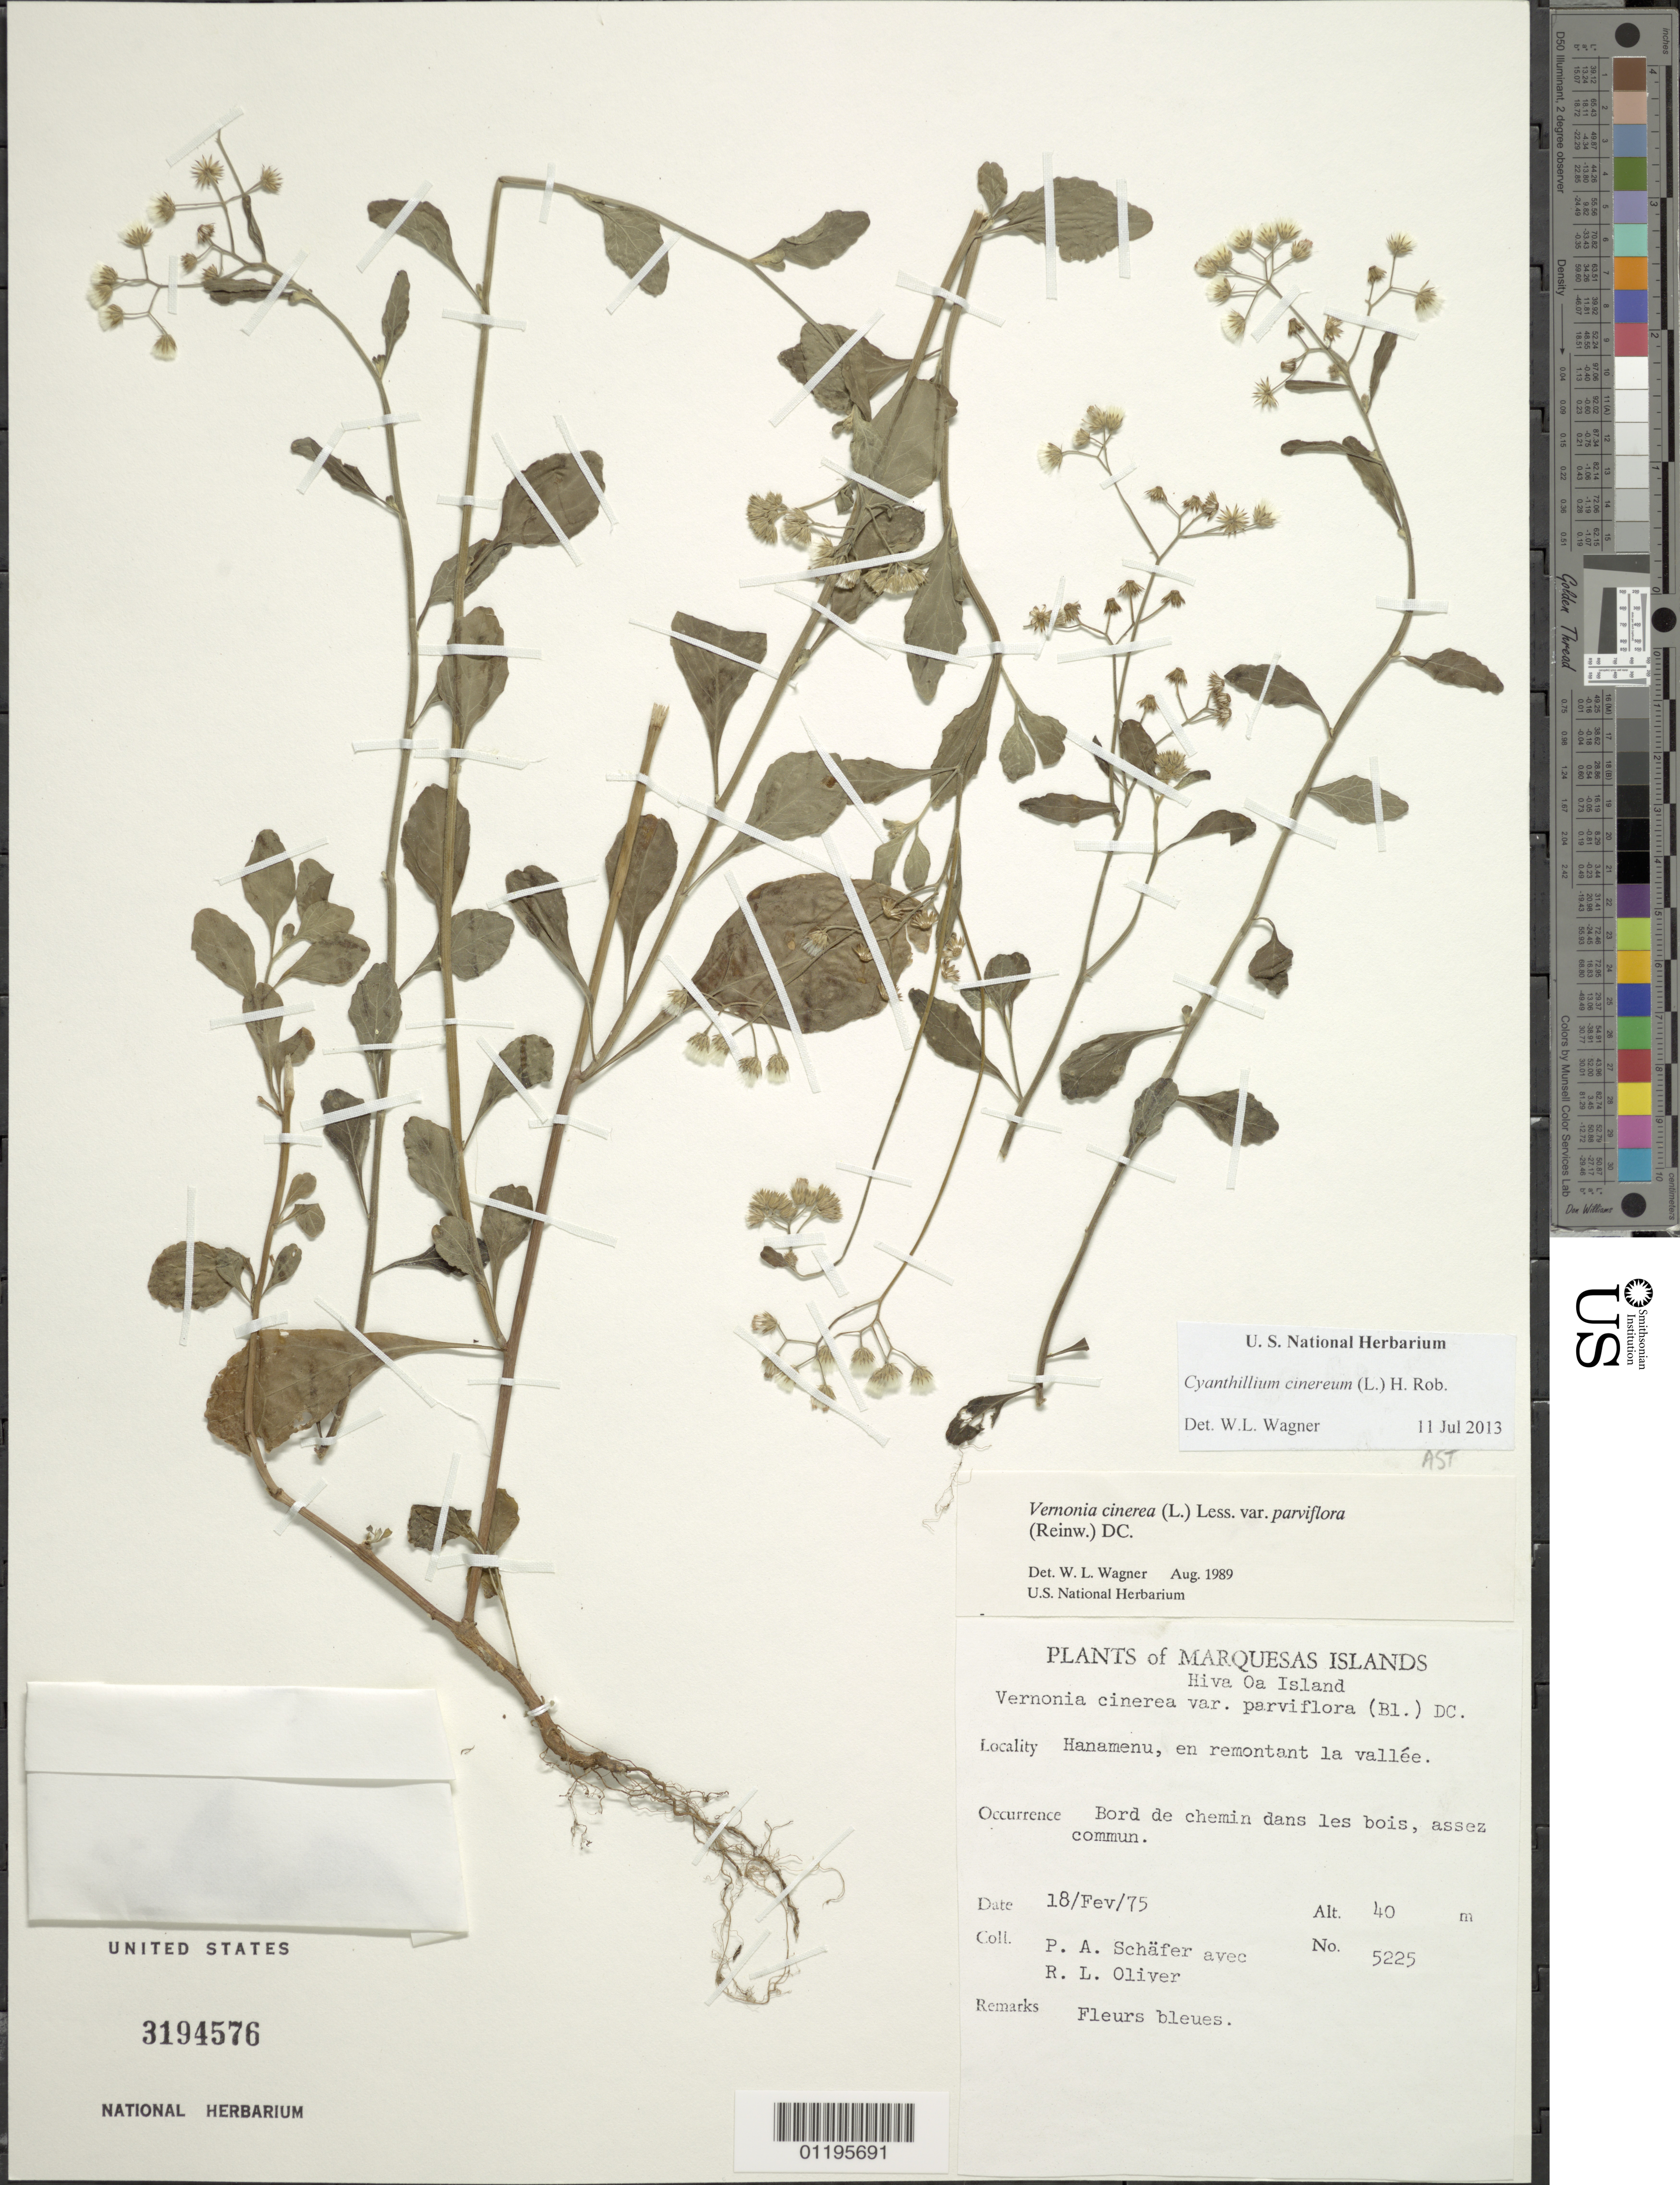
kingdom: Plantae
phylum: Tracheophyta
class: Magnoliopsida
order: Asterales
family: Asteraceae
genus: Cyanthillium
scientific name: Cyanthillium cinereum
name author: (L.) H. Rob.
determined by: Wagner, W. L., (BOT), Smithsonian Institution - National Museum of Natural History (UNITED STATES)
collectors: P. A. Schäfer & R. L. Oliver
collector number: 5225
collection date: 1975-02-18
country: French Polynesia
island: Hiva Oa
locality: Hanamenu, en remontant la vallée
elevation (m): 40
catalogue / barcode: US 3194576